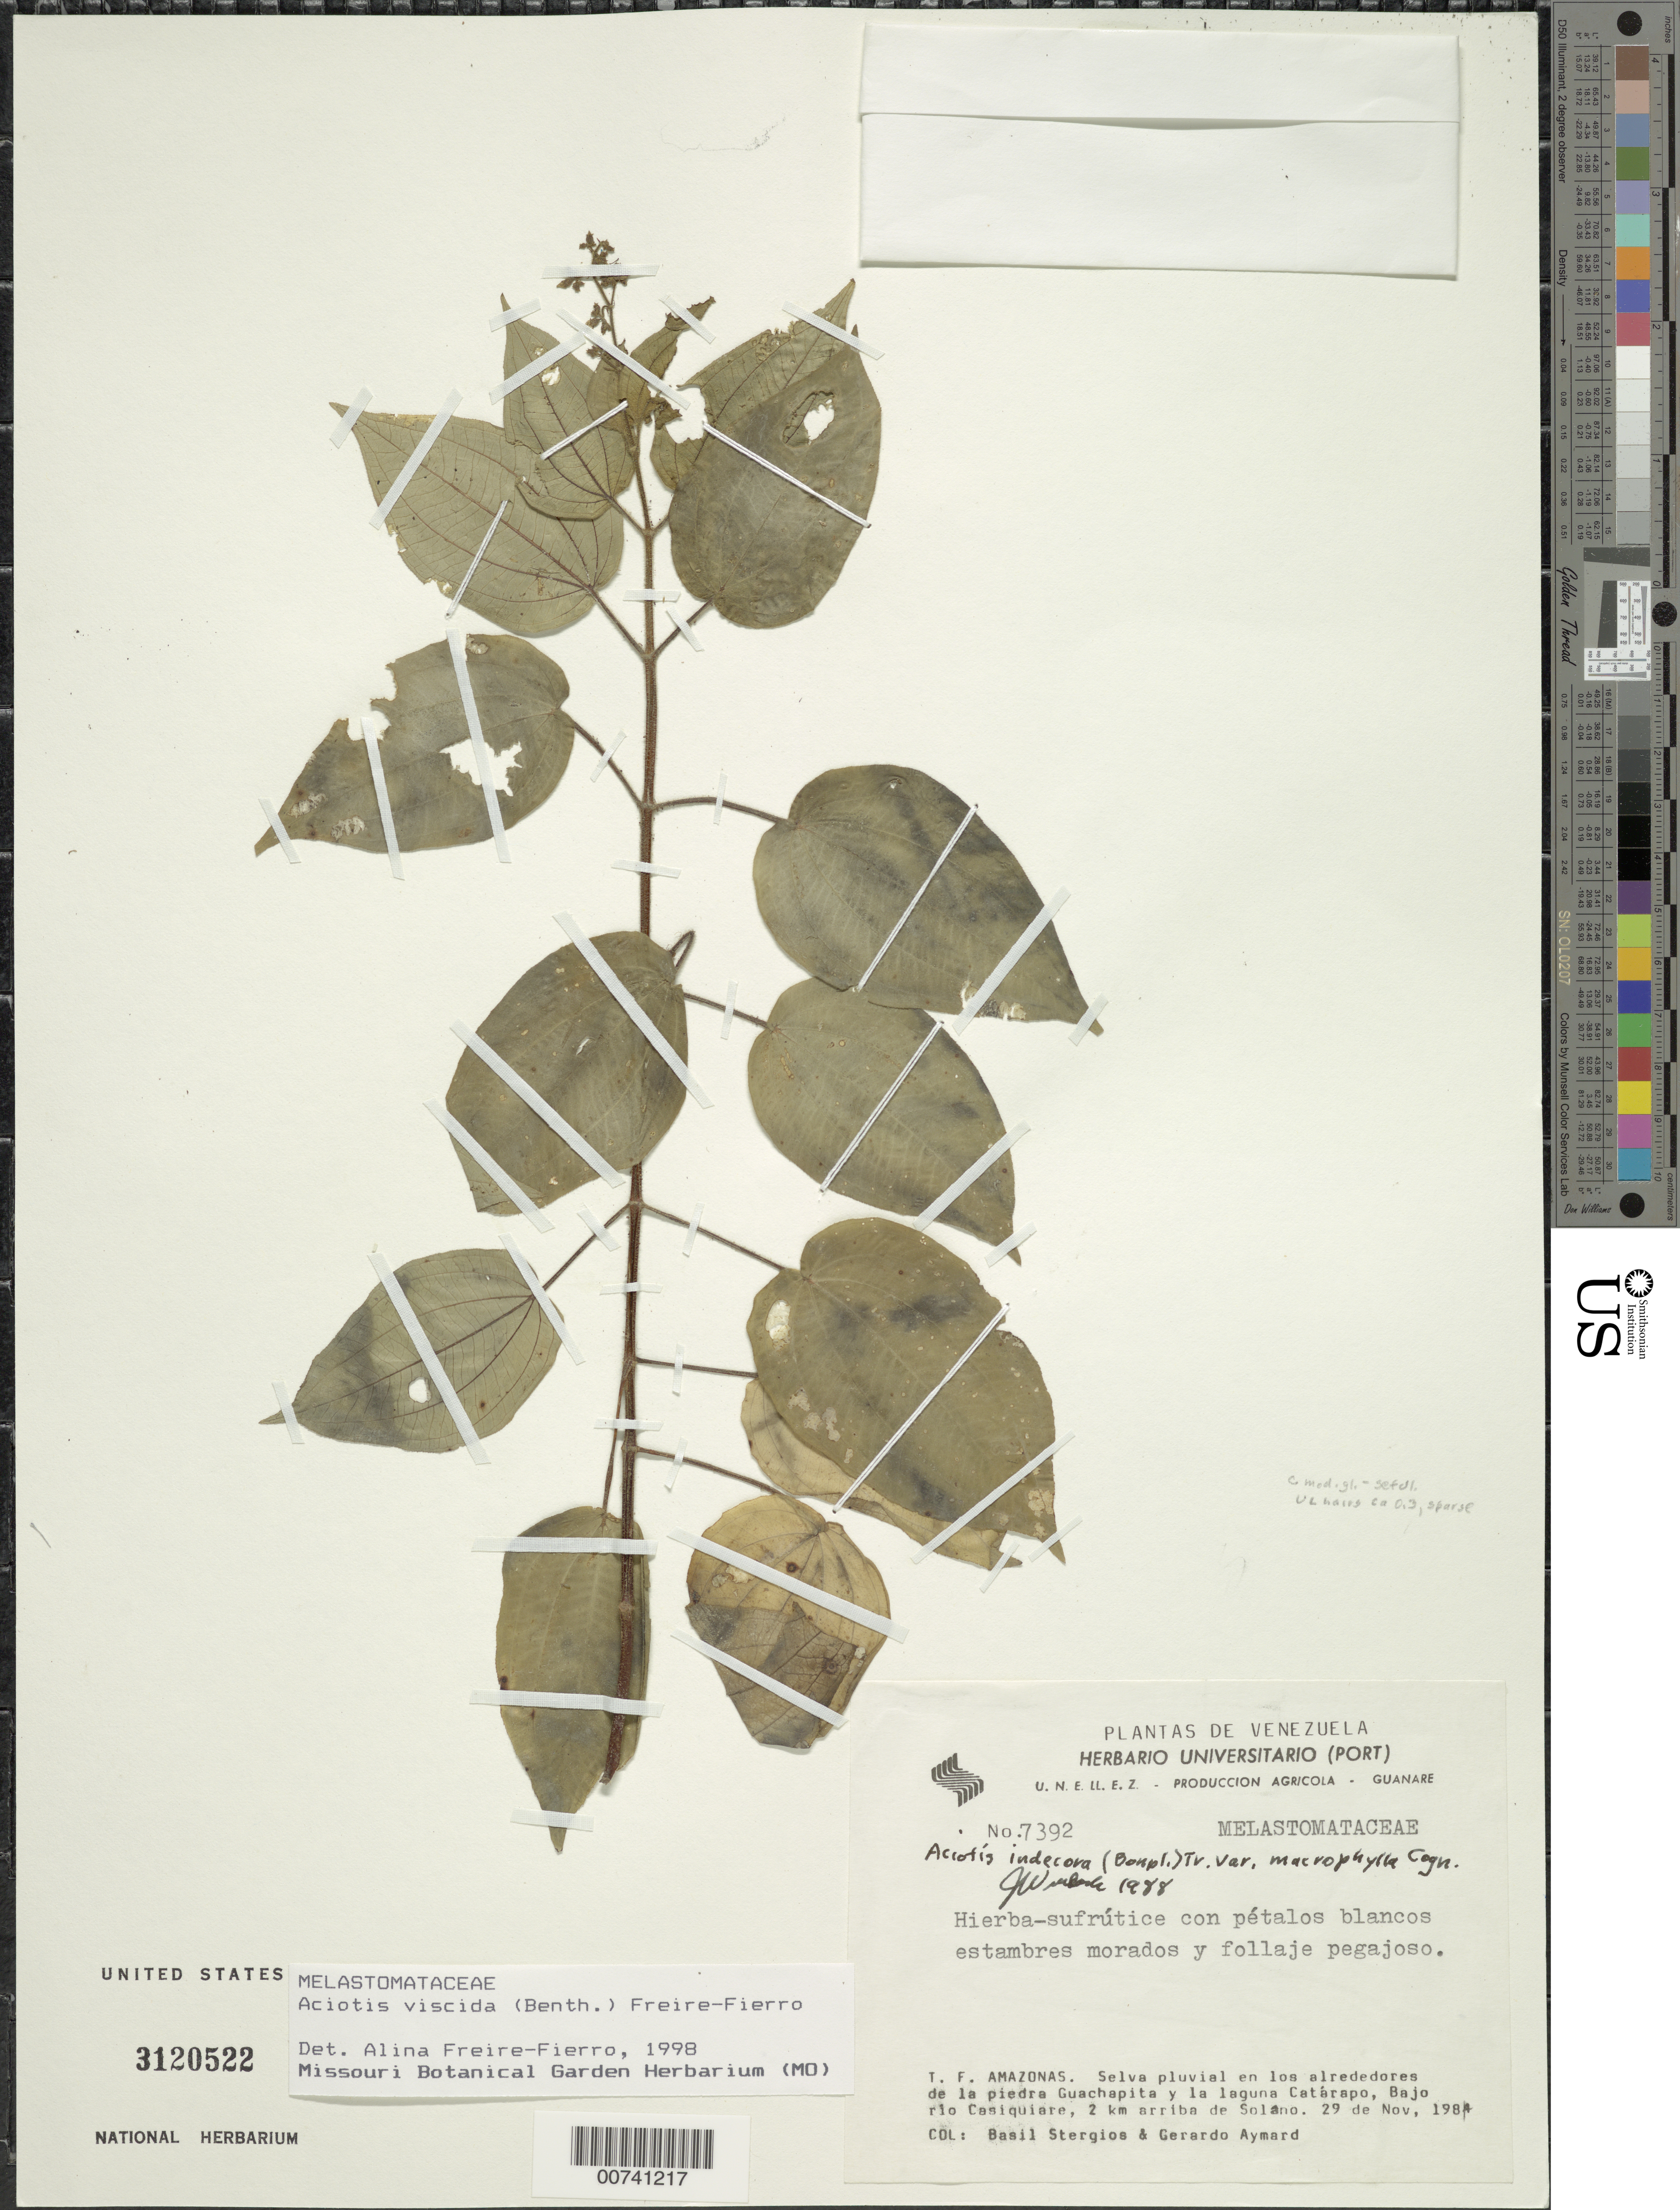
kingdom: Plantae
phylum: Tracheophyta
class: Magnoliopsida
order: Myrtales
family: Melastomataceae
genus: Aciotis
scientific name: Aciotis viscida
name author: (Benth.) Freire-Fierro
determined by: Freire-Fierro, A.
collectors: B. G. Stergios & G. A. Aymard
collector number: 7392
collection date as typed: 29-Nov-84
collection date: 1984-11-29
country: Venezuela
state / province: Amazonas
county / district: Río Negro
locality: Bajo río Casiquiare, 2 km from Solano; Guachapita to Laguna Catarapo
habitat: Rainforest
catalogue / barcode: US 3120522